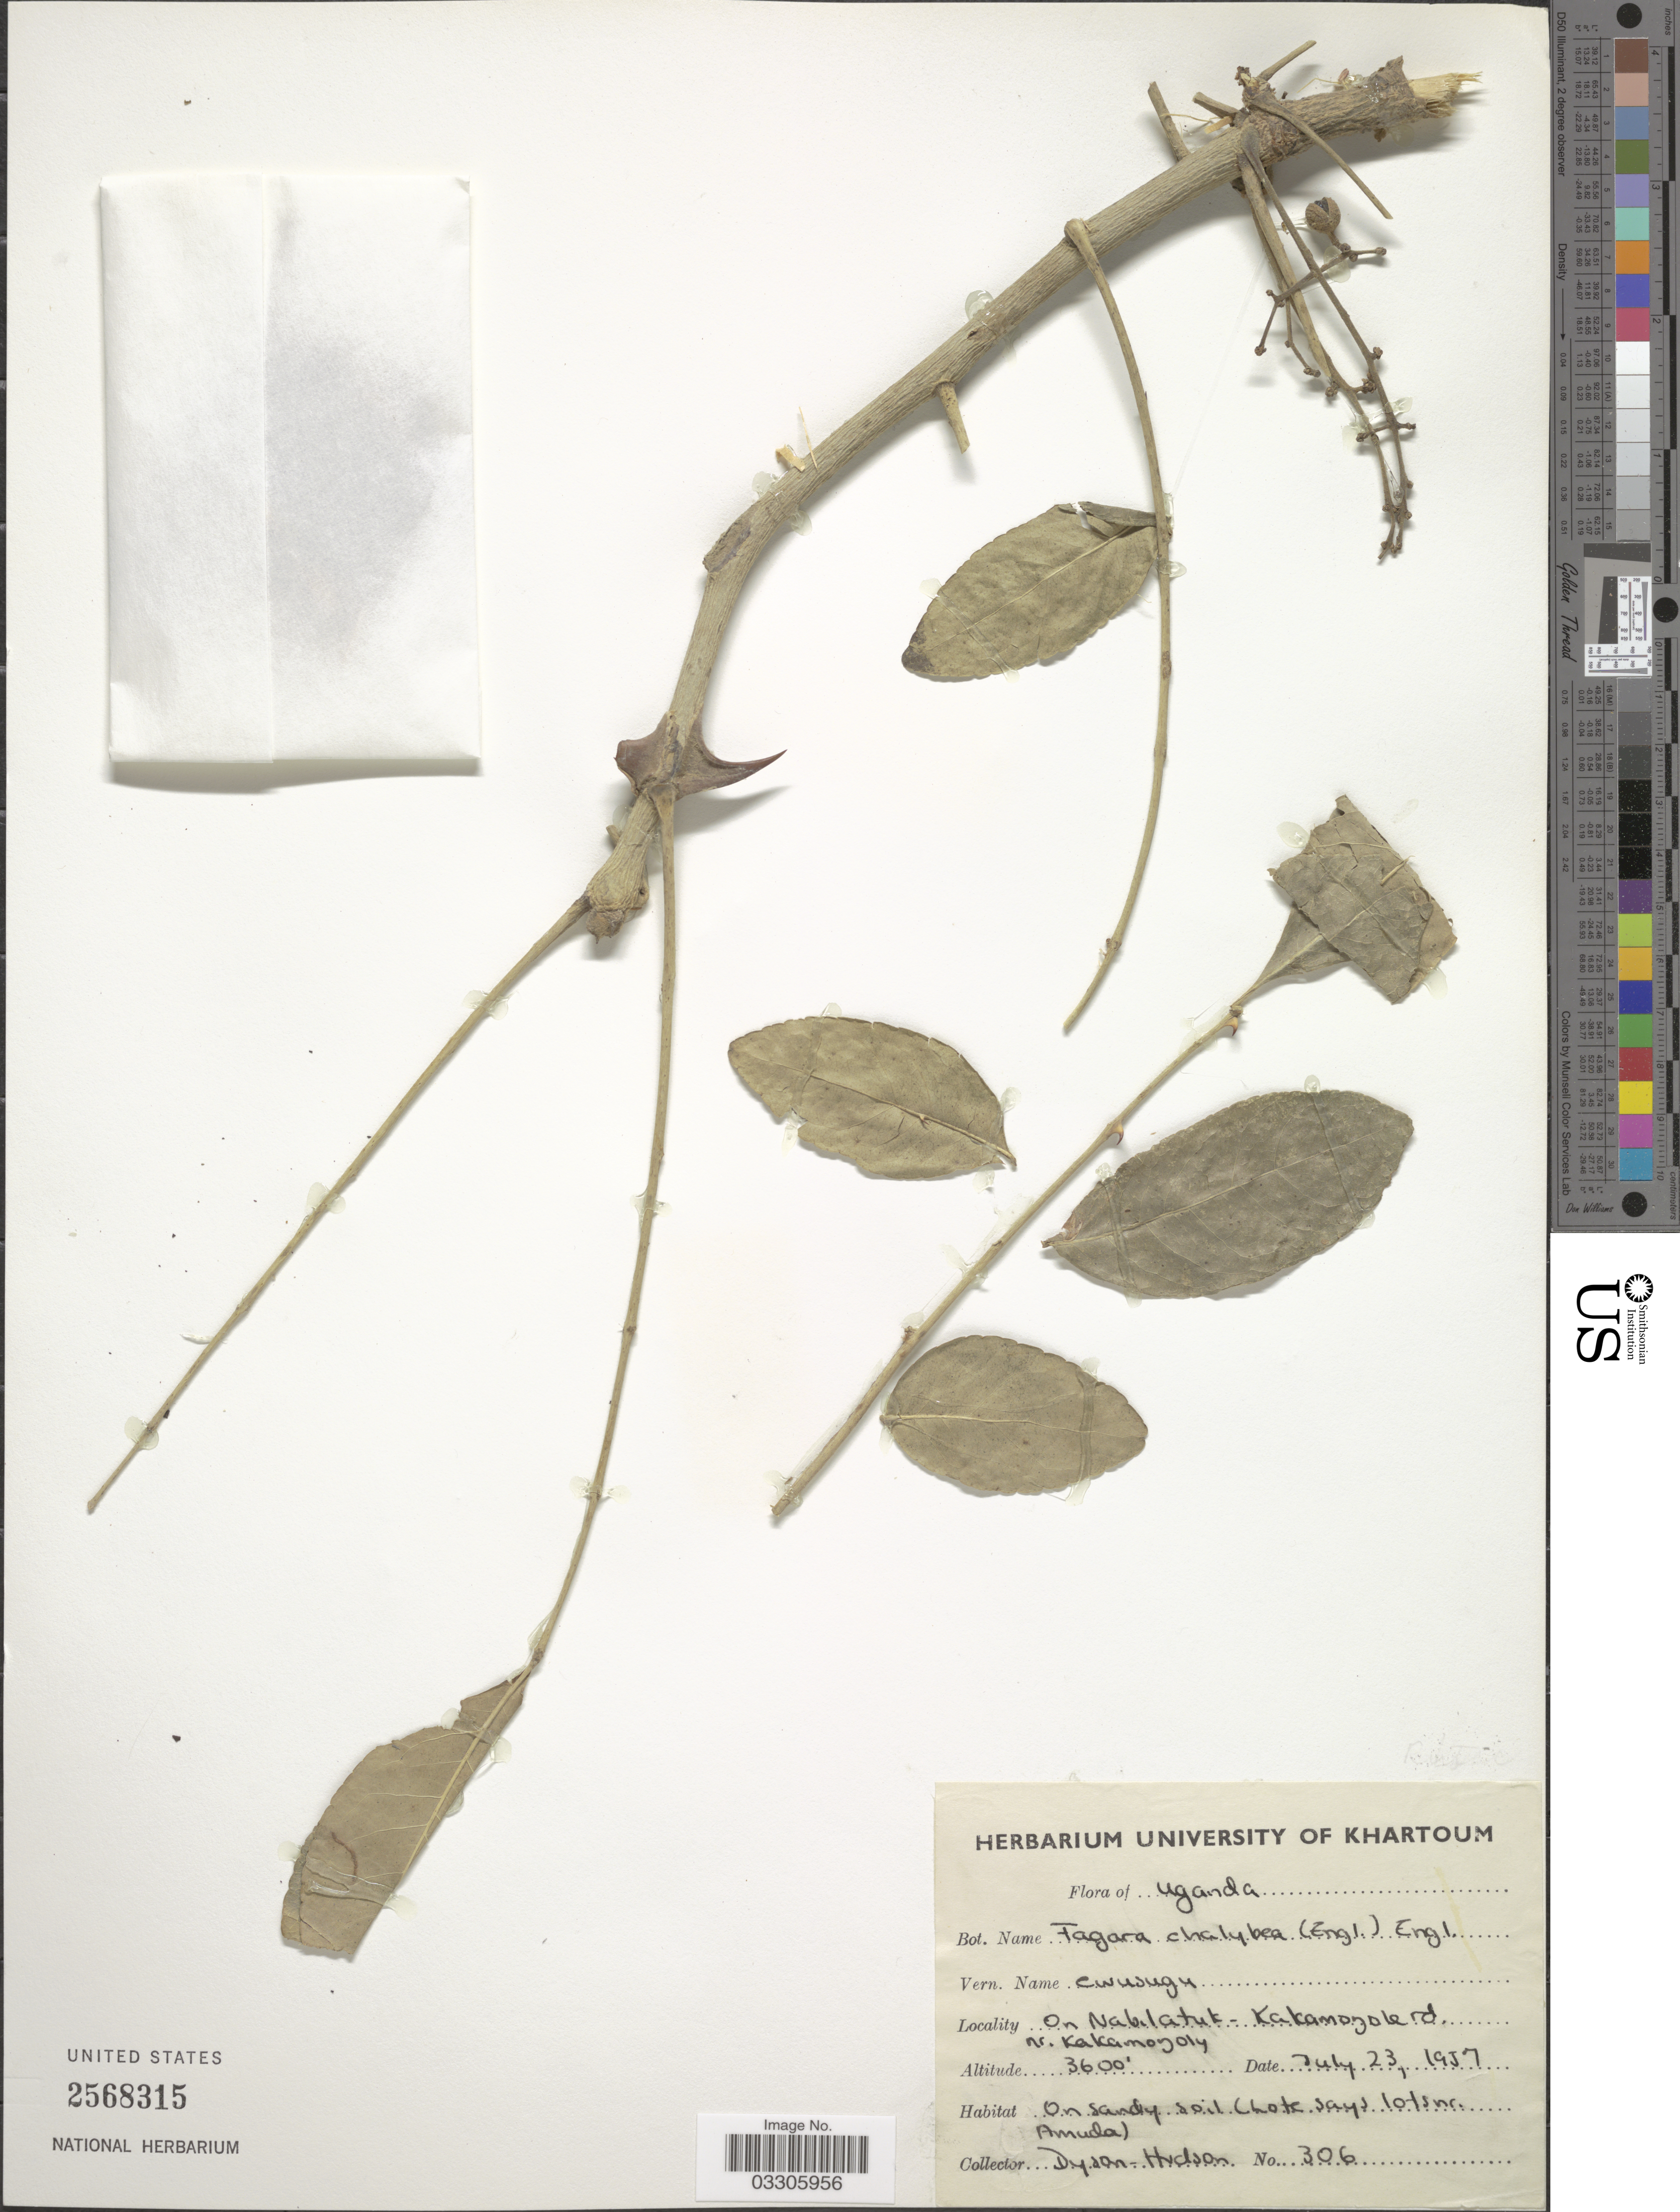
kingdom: Plantae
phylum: Tracheophyta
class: Magnoliopsida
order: Sapindales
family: Rutaceae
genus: Zanthoxylum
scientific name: Zanthoxylum chalybeum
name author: Engl.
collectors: Dyson-Hudson, --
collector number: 306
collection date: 1957-07-23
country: Uganda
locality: On Nabilatuk - Kakamogole rd. nr. Kakamogoly.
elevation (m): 1097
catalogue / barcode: US 2568315